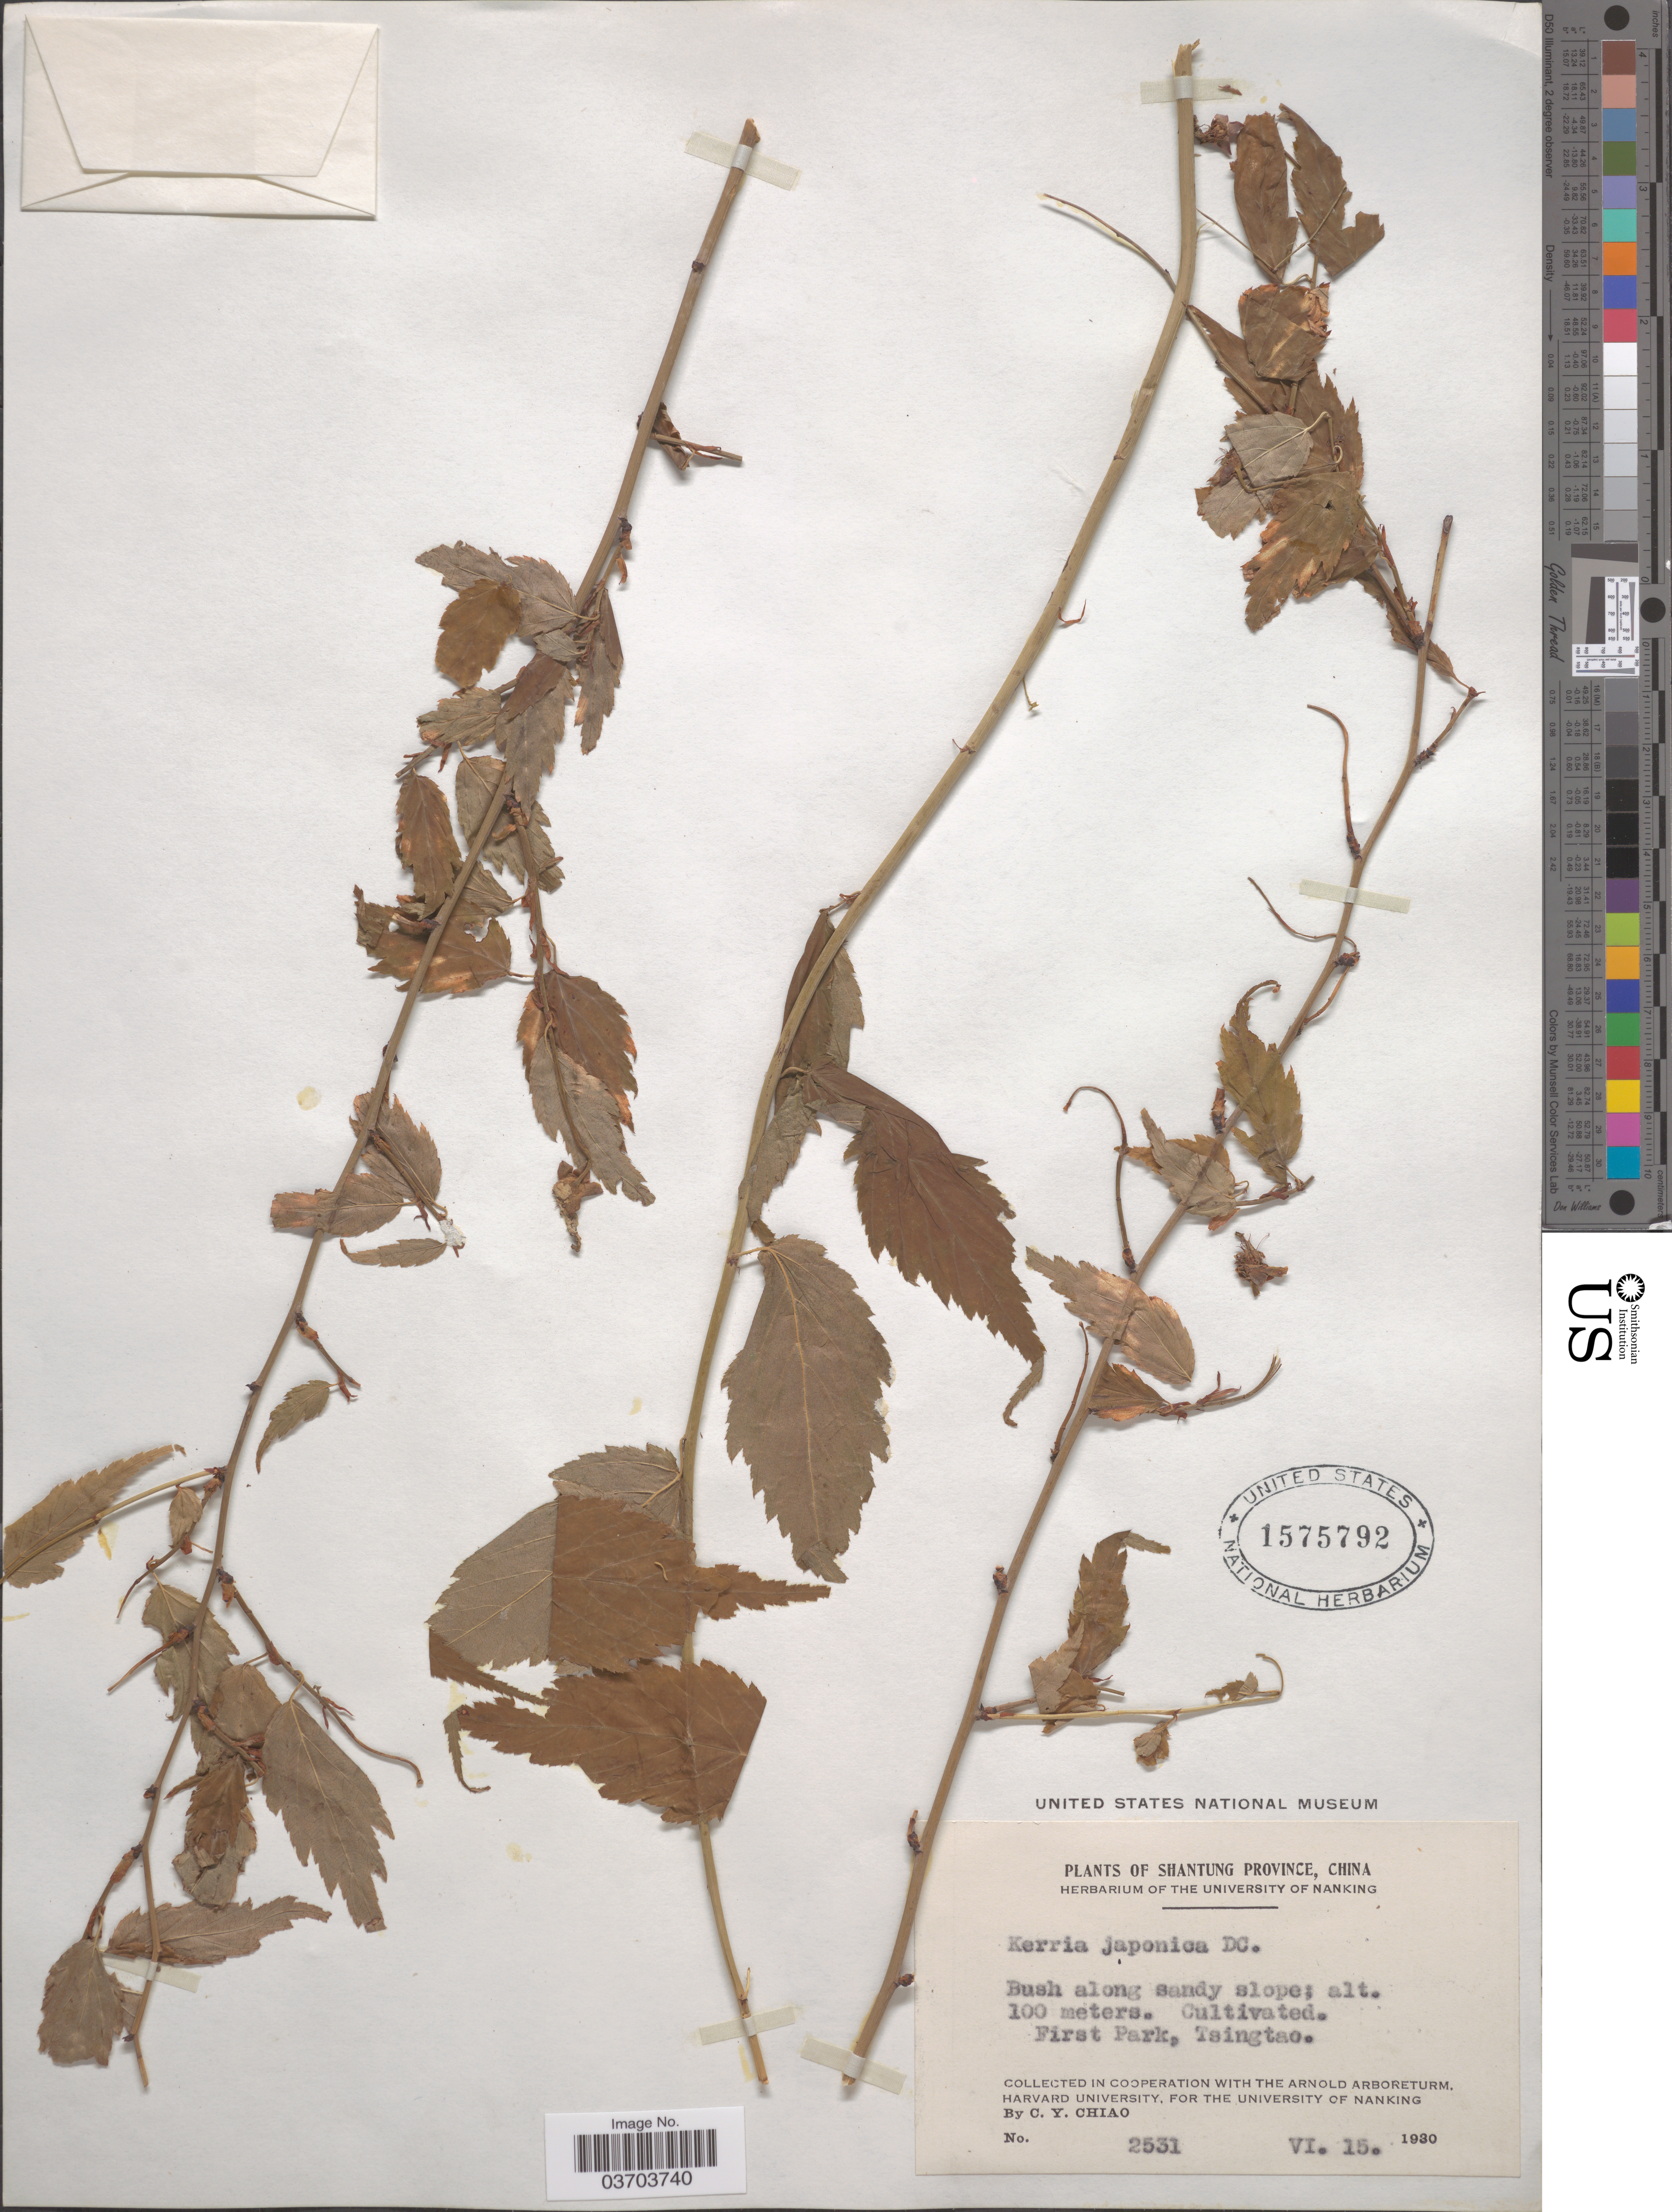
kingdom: Plantae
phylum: Tracheophyta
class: Magnoliopsida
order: Rosales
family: Rosaceae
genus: Kerria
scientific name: Kerria japonica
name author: (L.) DC.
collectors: C. Y. Chiao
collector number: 2531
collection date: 1930-06-15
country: China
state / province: Shandong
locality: Shantung Province. First Park, Tsingtao.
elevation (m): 100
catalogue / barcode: US 1575792